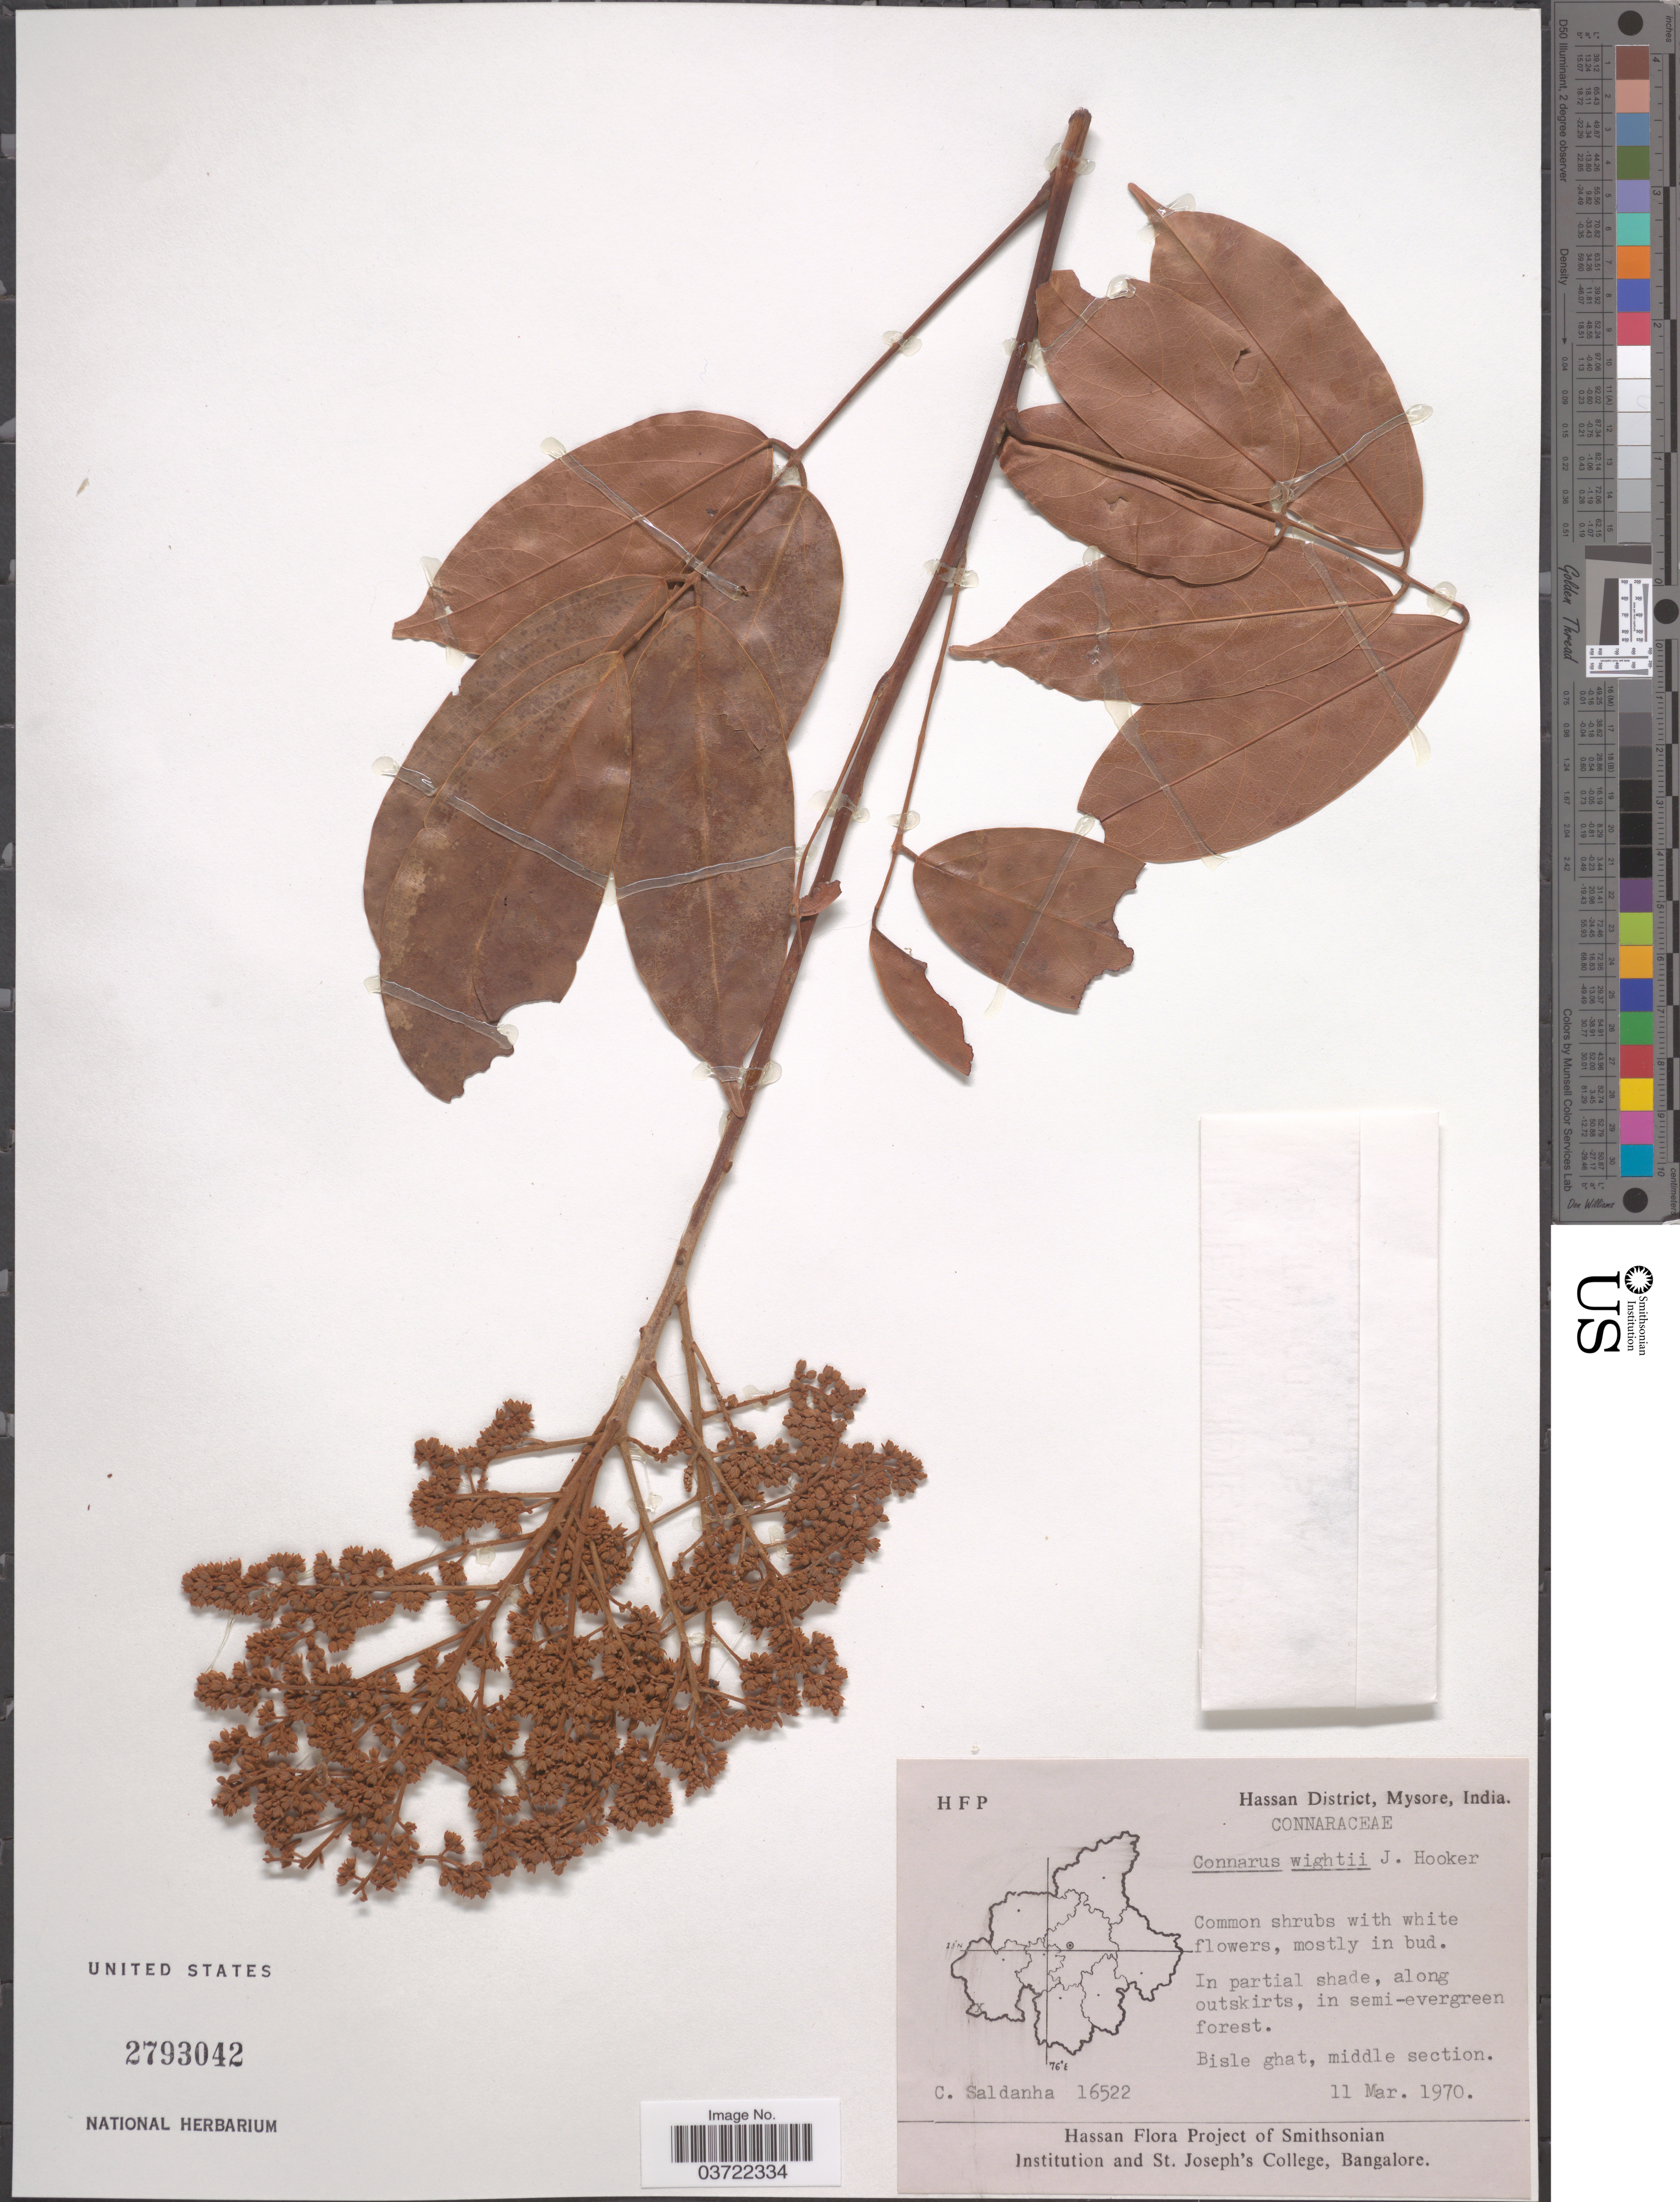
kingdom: Plantae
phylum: Tracheophyta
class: Magnoliopsida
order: Oxalidales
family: Connaraceae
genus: Connarus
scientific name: Connarus wightii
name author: Hook. f.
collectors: C. Saldanha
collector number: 16522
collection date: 1970-03-11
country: India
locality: Hassan District, Mysore. Bisle ghat, middle section.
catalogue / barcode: US 2793042